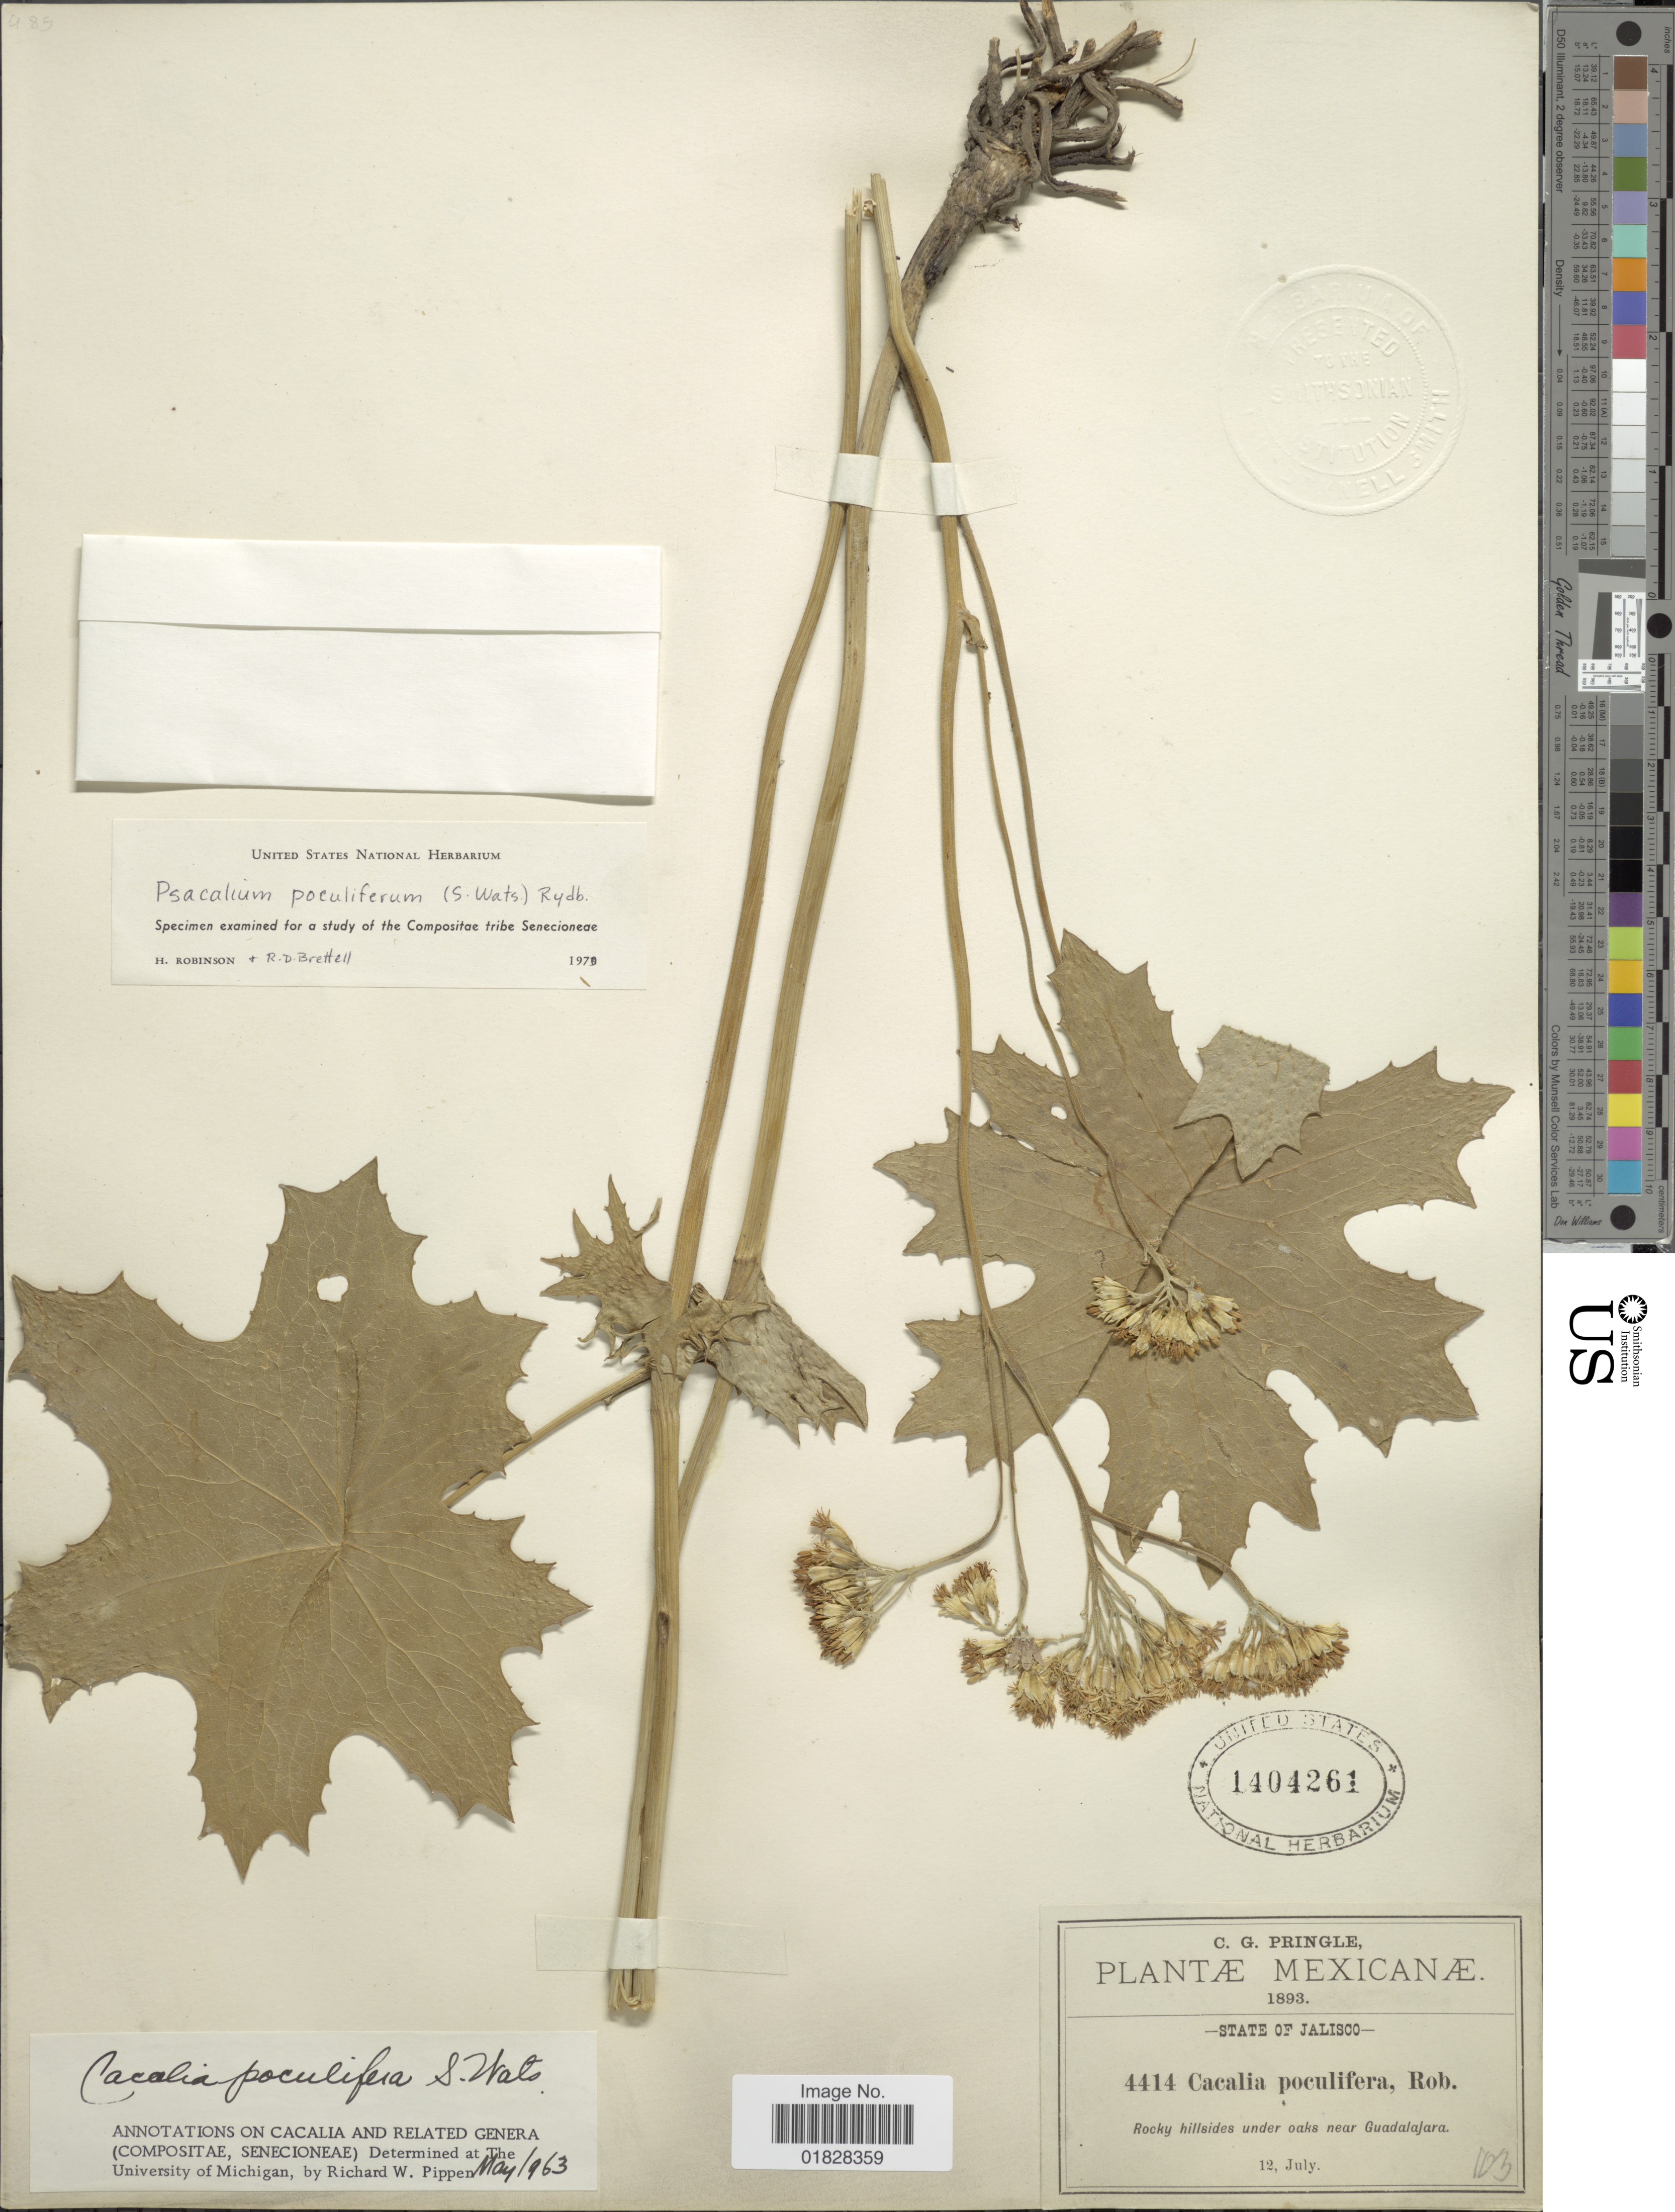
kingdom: Plantae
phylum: Tracheophyta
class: Magnoliopsida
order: Asterales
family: Asteraceae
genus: Psacalium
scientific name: Psacalium poculiferum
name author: (S. Watson) Rydb.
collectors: C. G. Pringle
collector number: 4414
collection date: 1893-07-12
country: Mexico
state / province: Jalisco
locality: State of Jalisco. Rocky hillsides under oakes near Guadalajara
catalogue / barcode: US 1404261